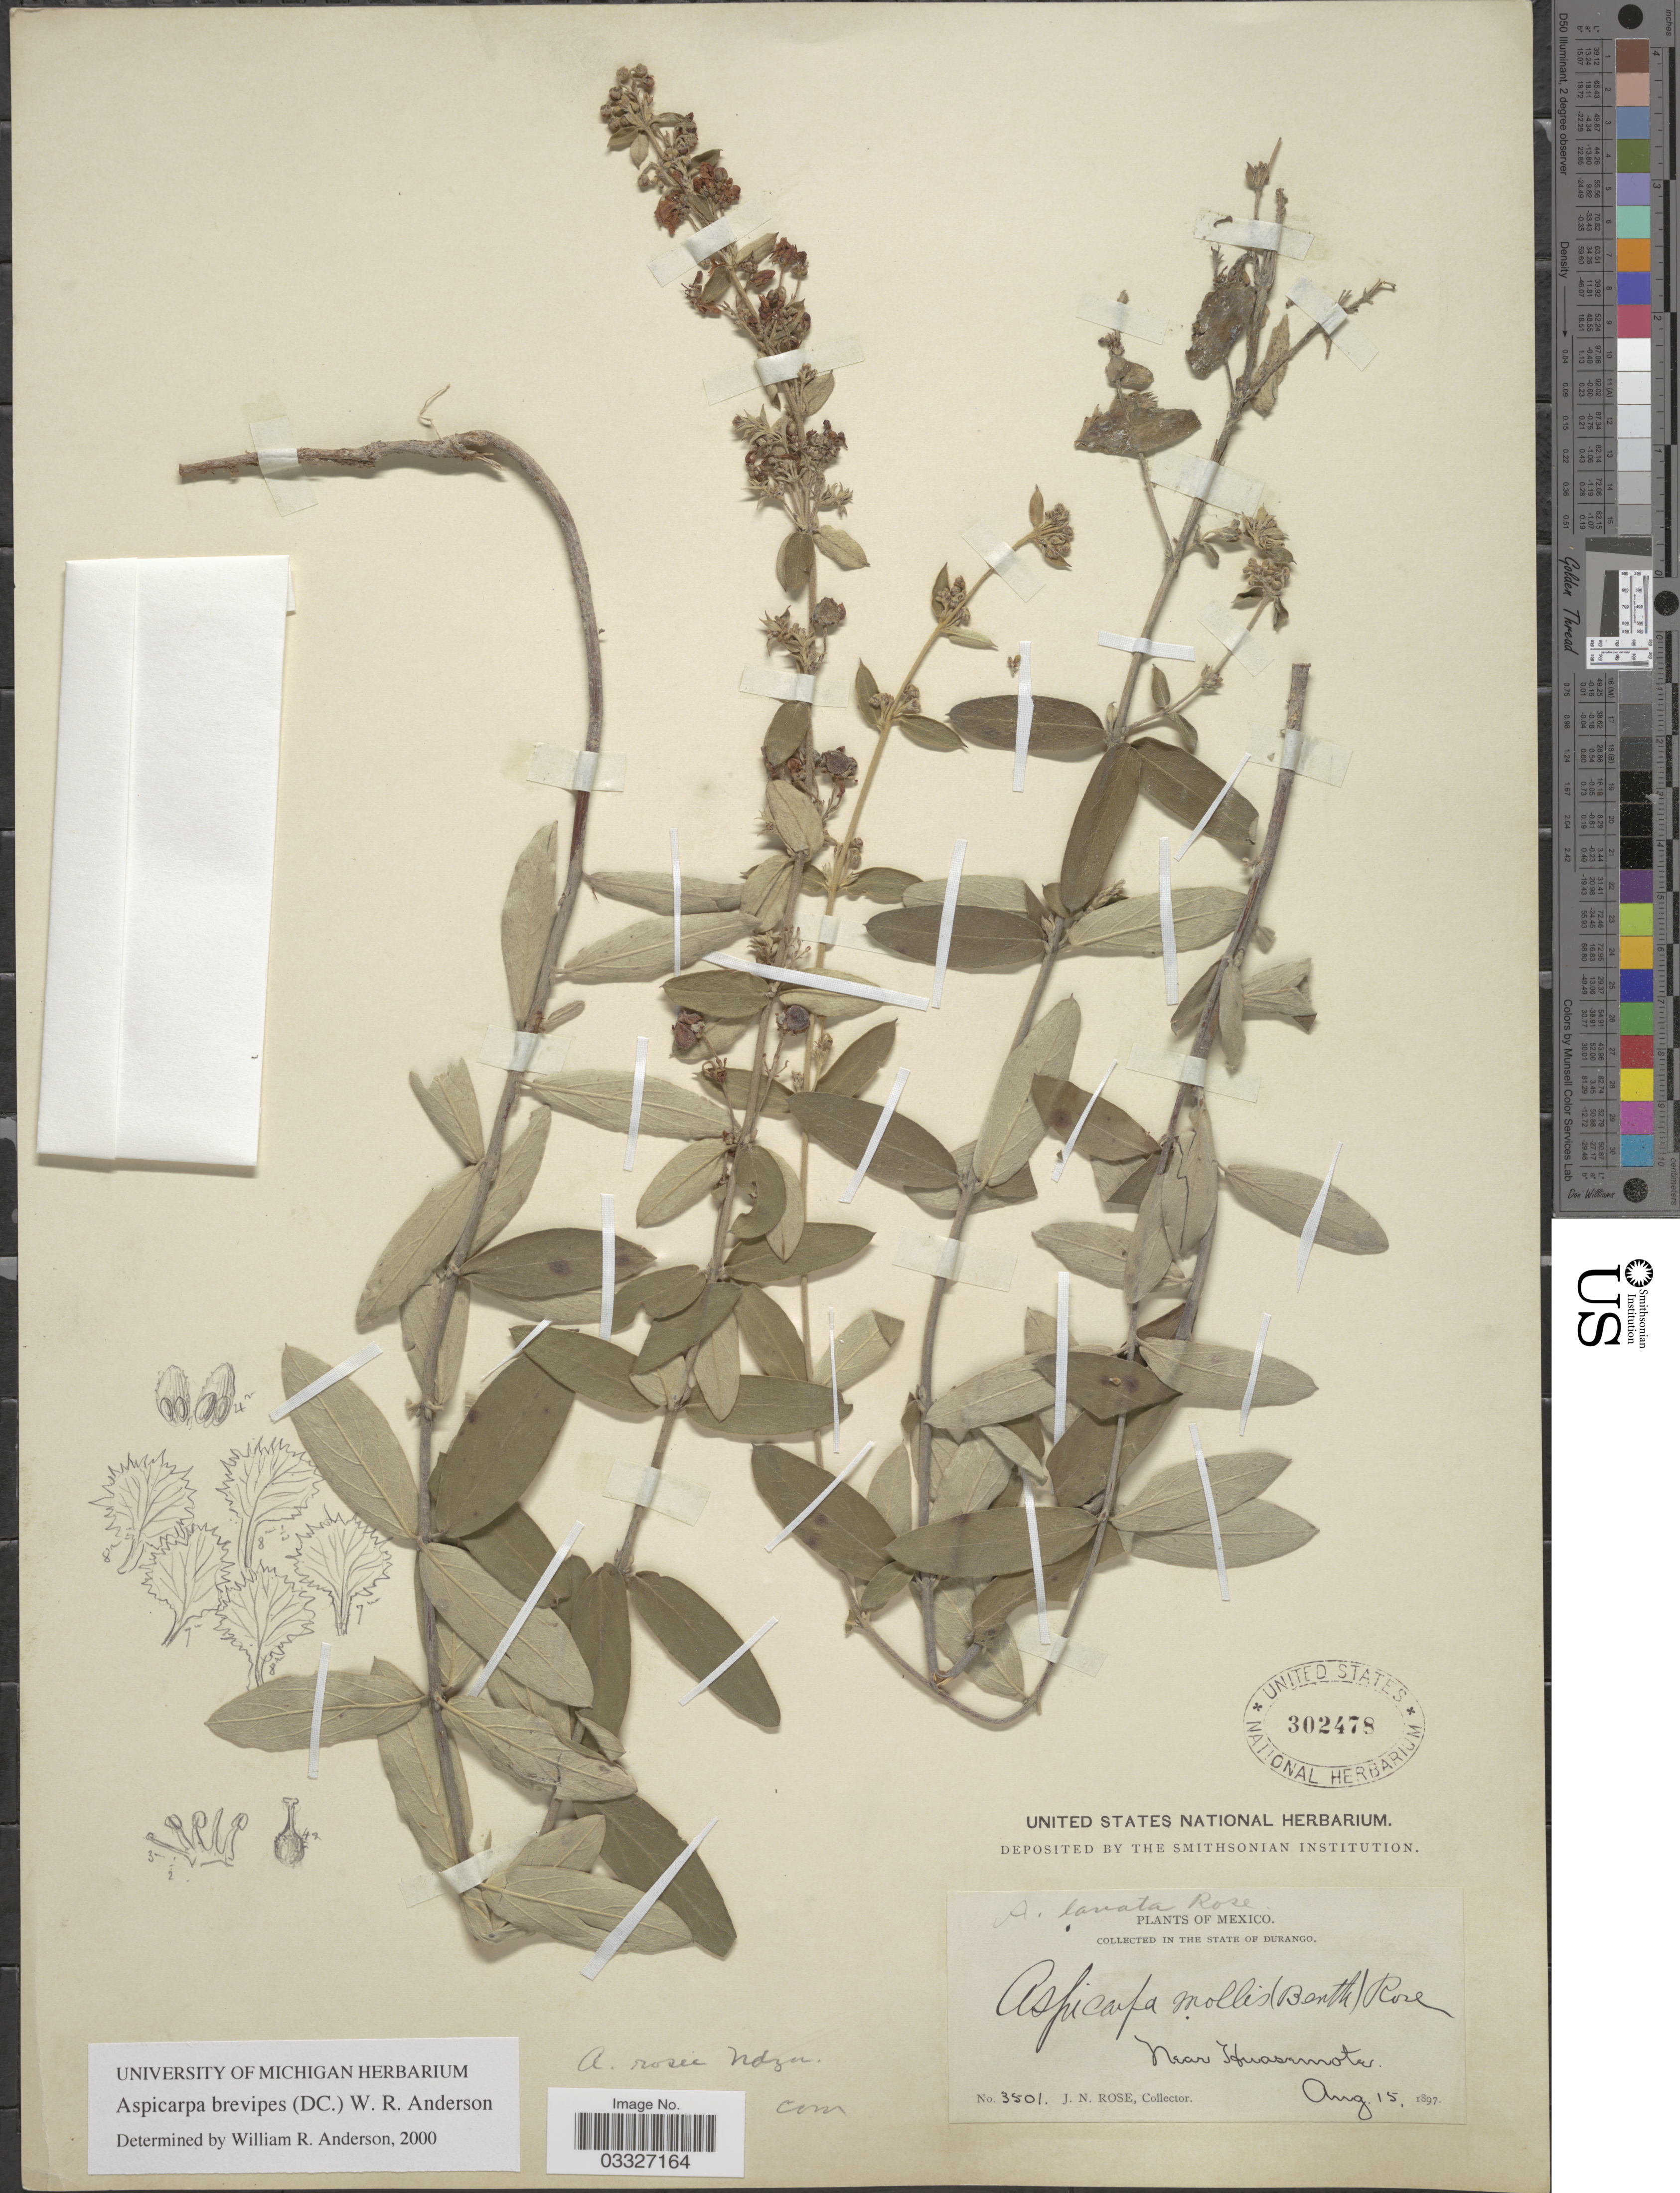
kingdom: Plantae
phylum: Tracheophyta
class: Magnoliopsida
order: Malpighiales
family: Malpighiaceae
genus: Aspicarpa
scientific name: Aspicarpa brevipes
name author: (DC.) W.R. Anderson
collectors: J. N. Rose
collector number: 3501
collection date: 1897-08-15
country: Mexico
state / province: Durango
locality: Near Huasemote.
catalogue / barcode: US 302478